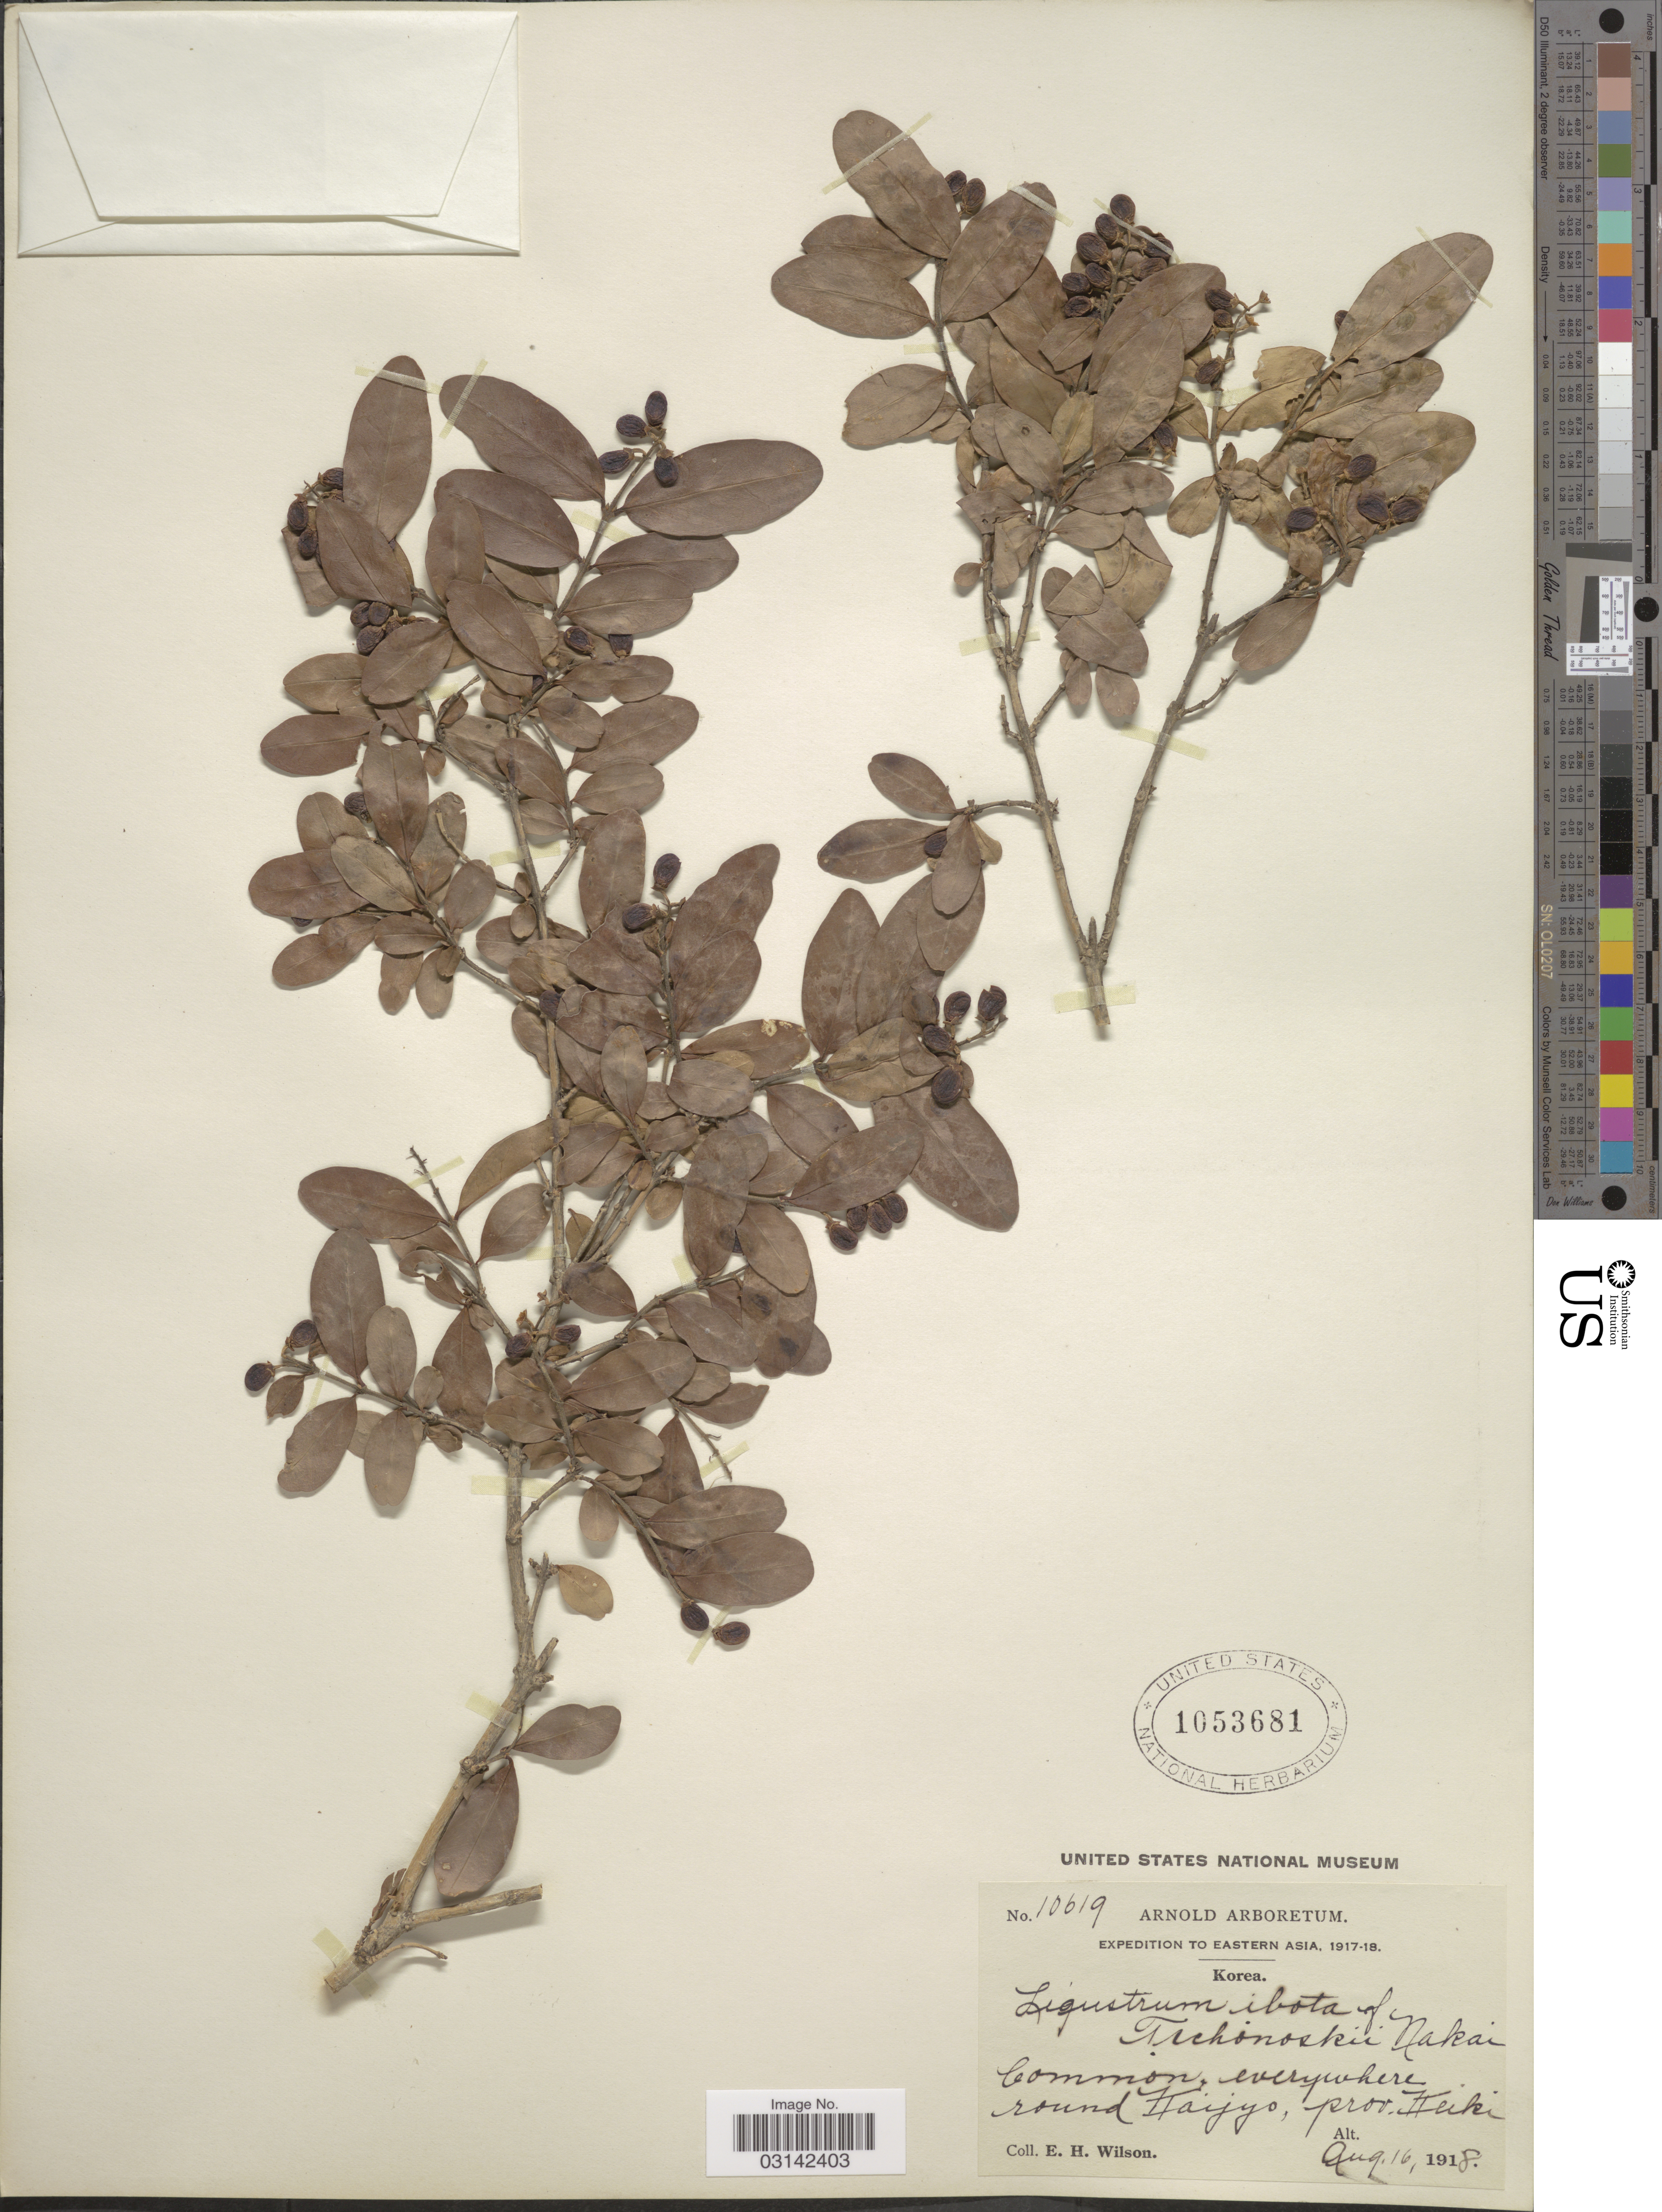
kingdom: Plantae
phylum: Tracheophyta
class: Magnoliopsida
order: Lamiales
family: Oleaceae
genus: Ligustrum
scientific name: Ligustrum ibota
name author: Siebold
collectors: E. Wilson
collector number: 10619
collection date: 1918-08-16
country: South Korea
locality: Eastern Asia. Common, everywhere round Kaijyo, prov. Keiki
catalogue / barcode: US 1053681